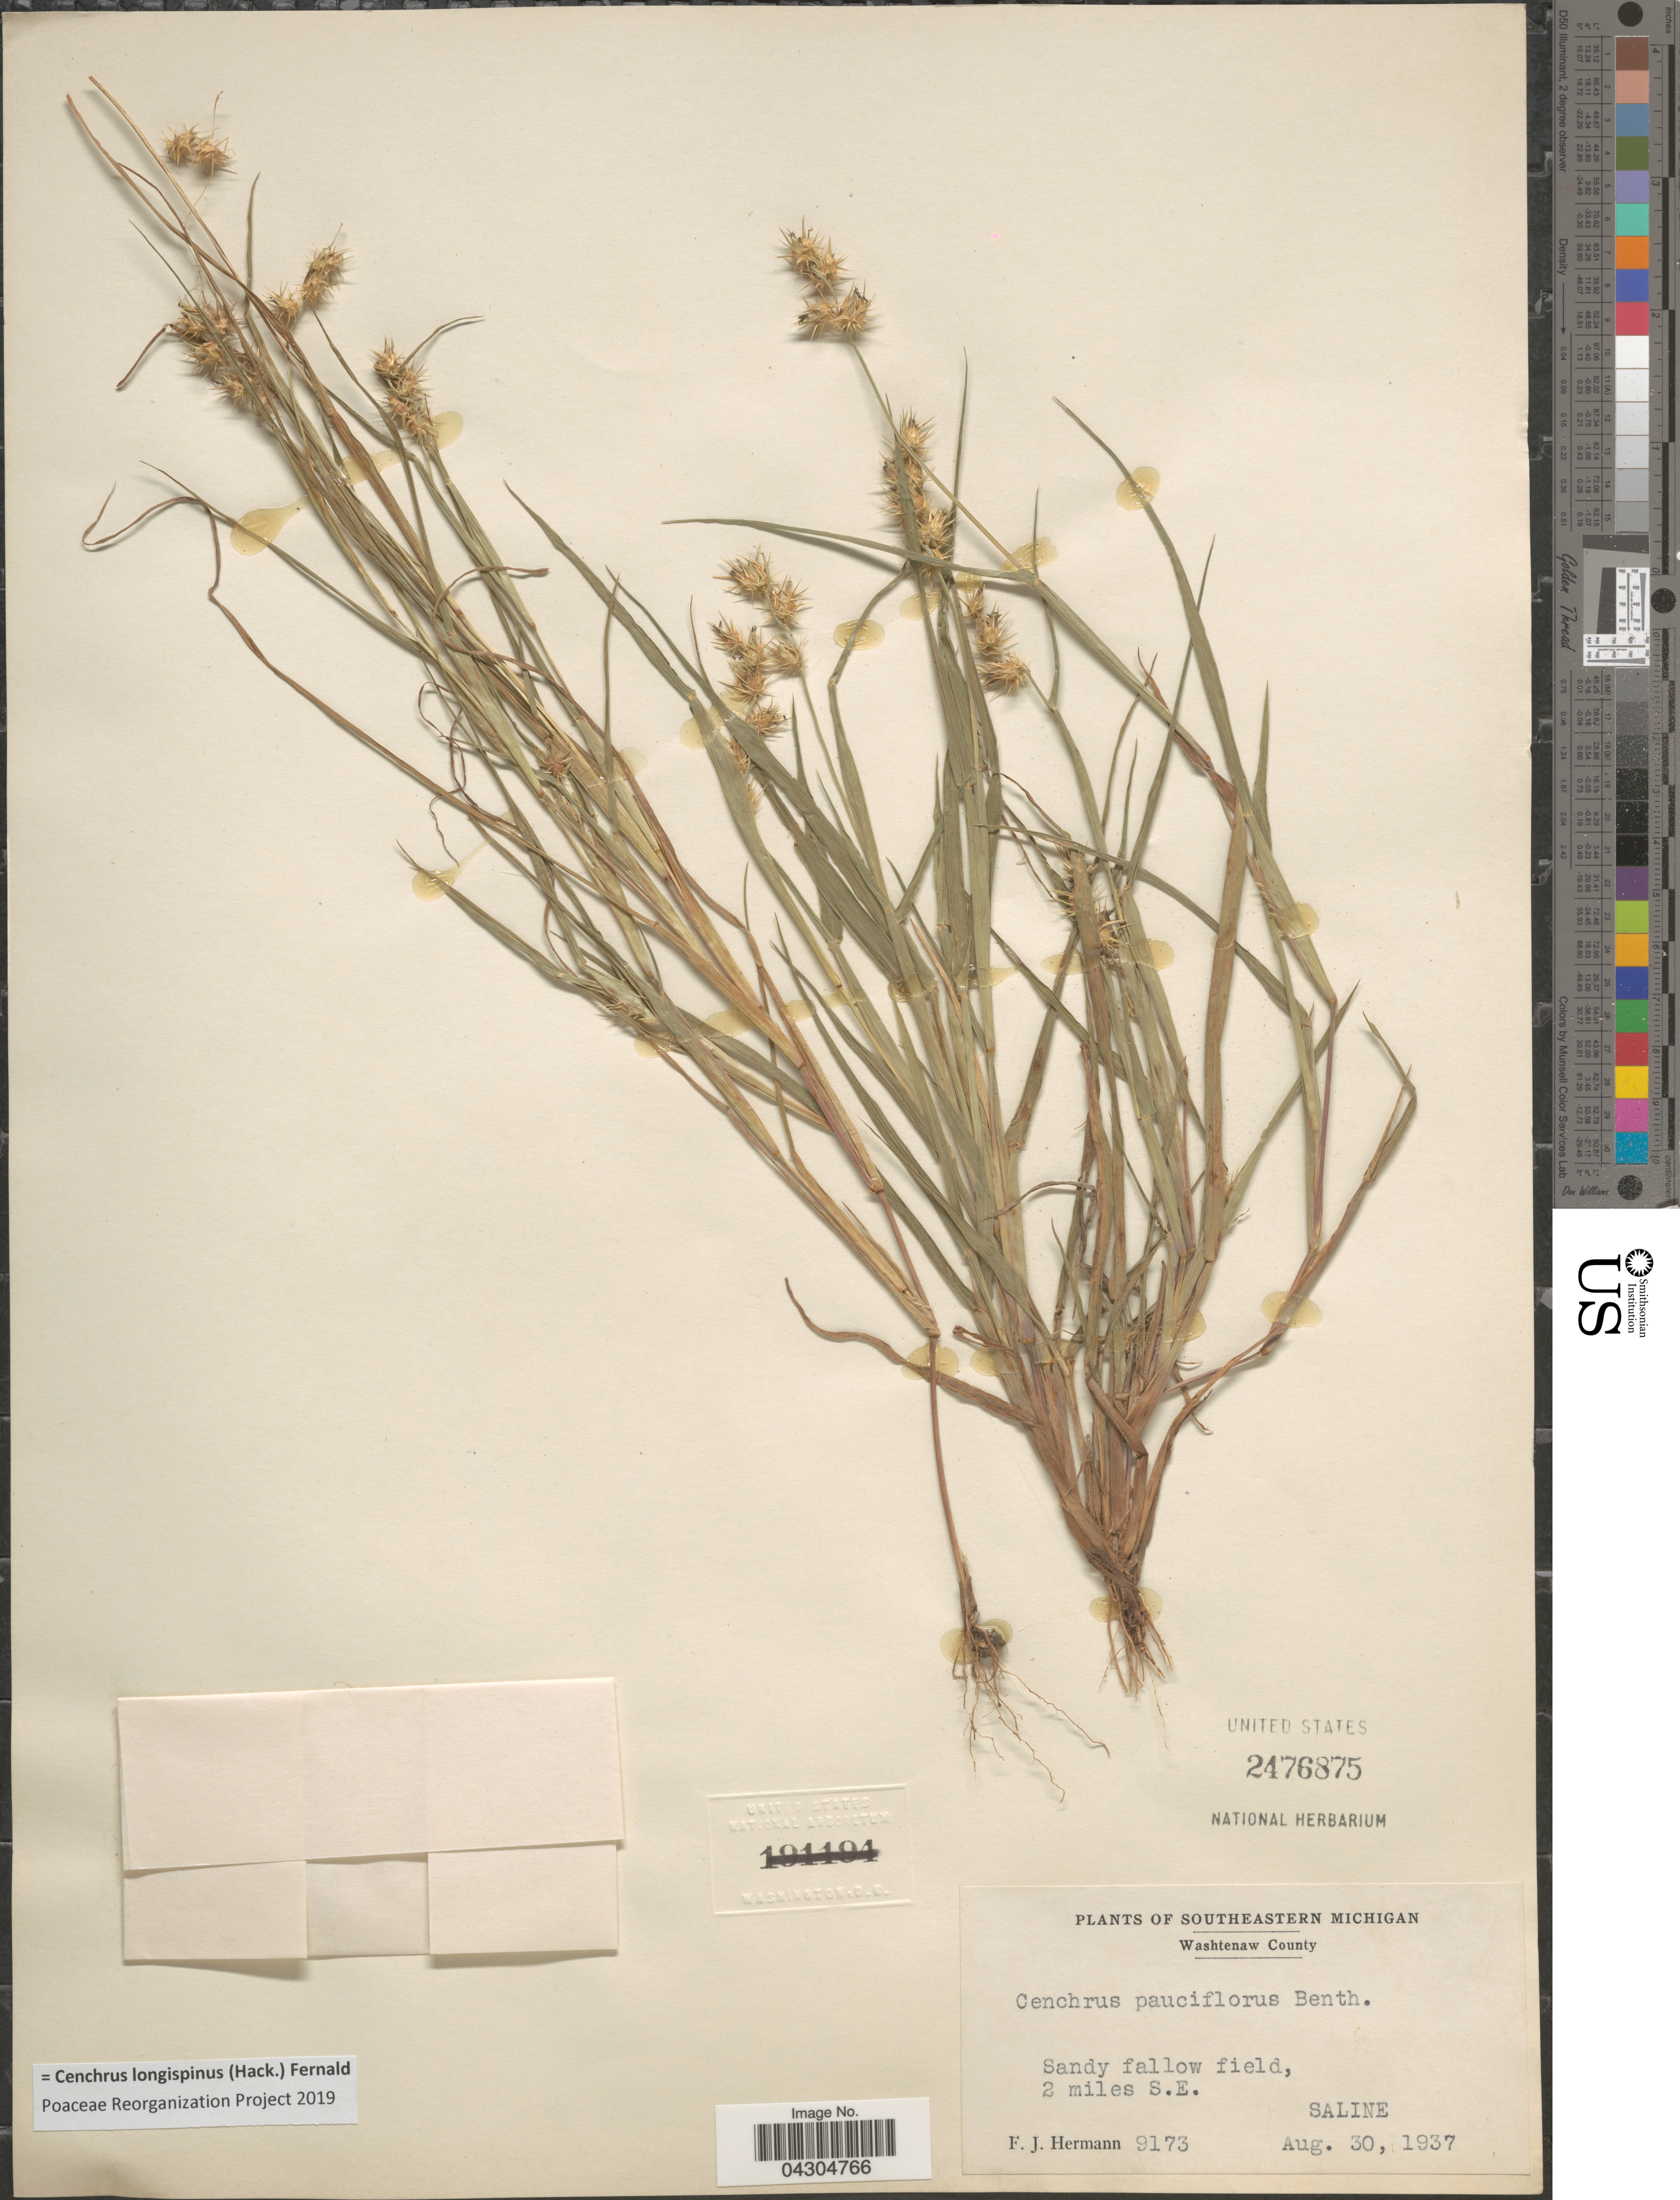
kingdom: Plantae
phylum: Tracheophyta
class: Liliopsida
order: Poales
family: Poaceae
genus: Cenchrus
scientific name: Cenchrus longispinus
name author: (Hack.) Fernald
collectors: F. J. Hermann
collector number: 9173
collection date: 1937-08-30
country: United States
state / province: Michigan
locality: Southeastern Michigan. Washtenaw County. Sandy fallow field, 2 miles S.E. Saline.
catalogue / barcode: US 2476875